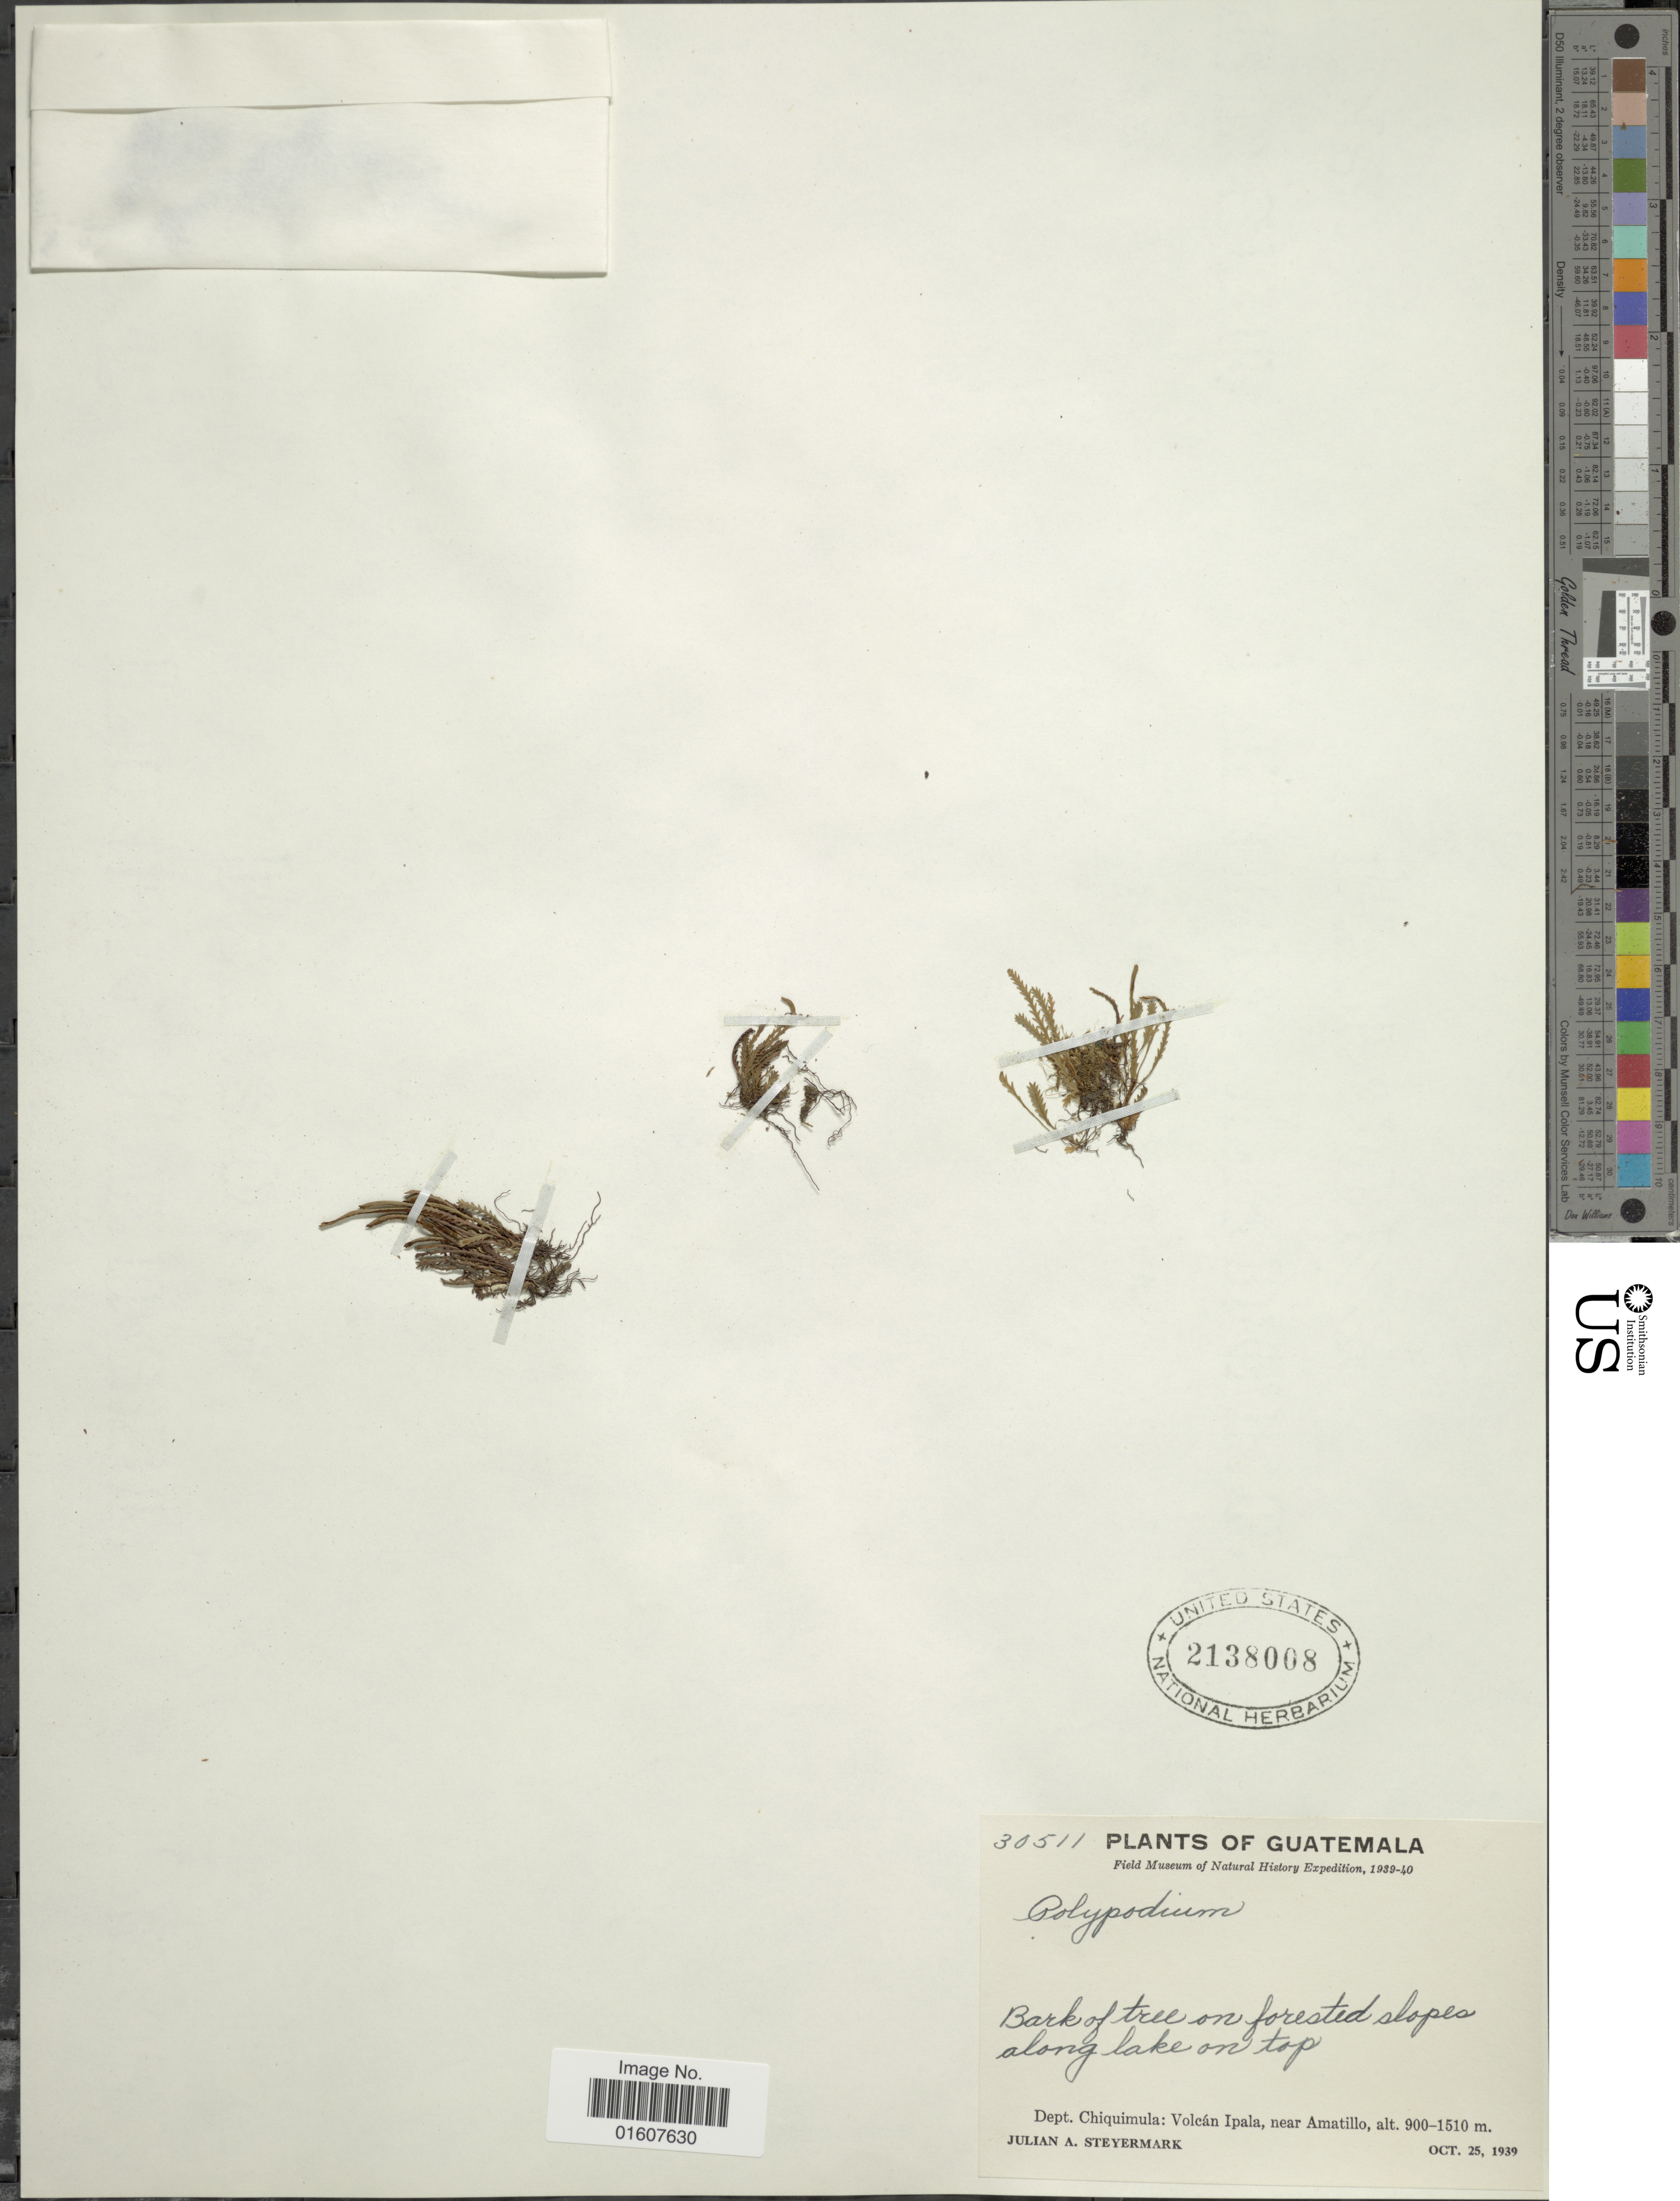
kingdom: Plantae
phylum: Tracheophyta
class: Polypodiopsida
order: Polypodiales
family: Polypodiaceae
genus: Cochlidium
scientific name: Cochlidium serrulatum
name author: (Sw.) L.E. Bishop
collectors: J. Steyermark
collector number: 30511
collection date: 1939-10-25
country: Guatemala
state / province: Chiquimula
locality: Bark of tree on forested slopes along lake on top,Dept. Chiquimula: Volcán Ipala, near Amatillo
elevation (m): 900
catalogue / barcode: US 2138008